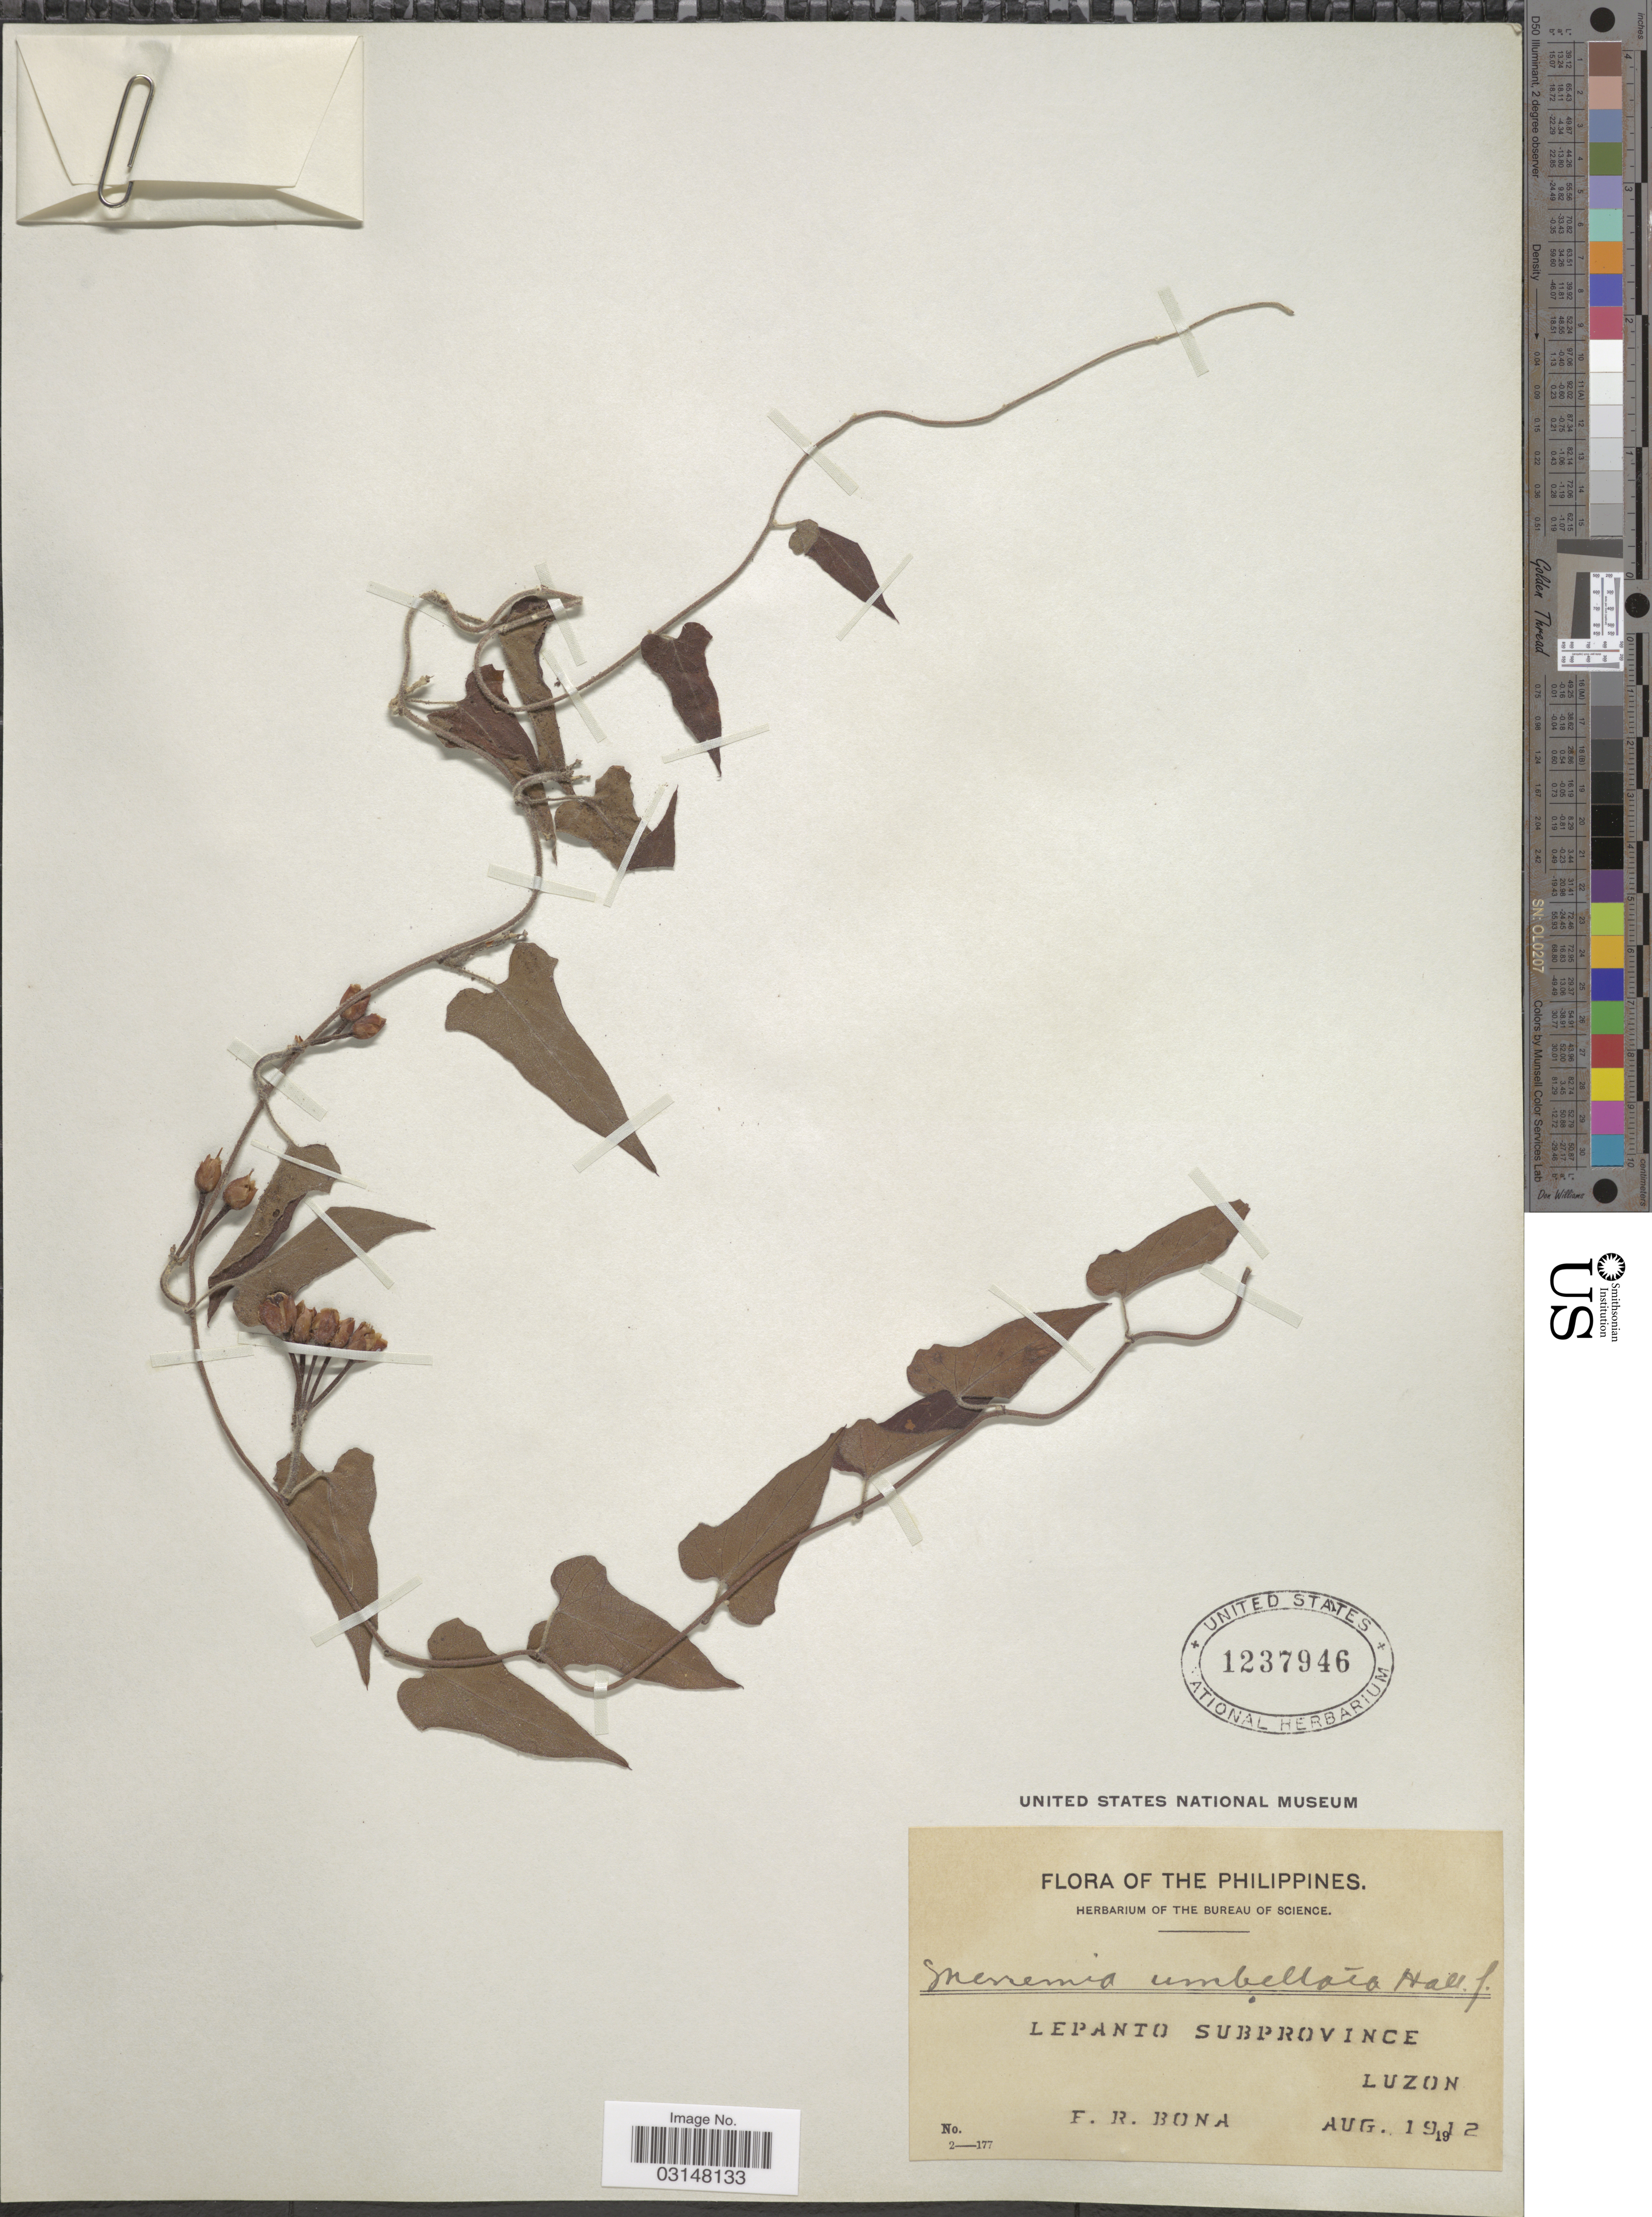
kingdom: Plantae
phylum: Tracheophyta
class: Magnoliopsida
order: Solanales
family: Convolvulaceae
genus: Camonea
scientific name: Camonea pilosa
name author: (Houtt.) A. R. Simões & Staples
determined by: Strong, Mark T., (BOT), Smithsonian Institution - National Museum of Natural History (UNITED STATES)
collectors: F. Bona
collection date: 1912-08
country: Philippines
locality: Lepanto Subprovince, Luzon.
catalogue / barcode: US 1237946